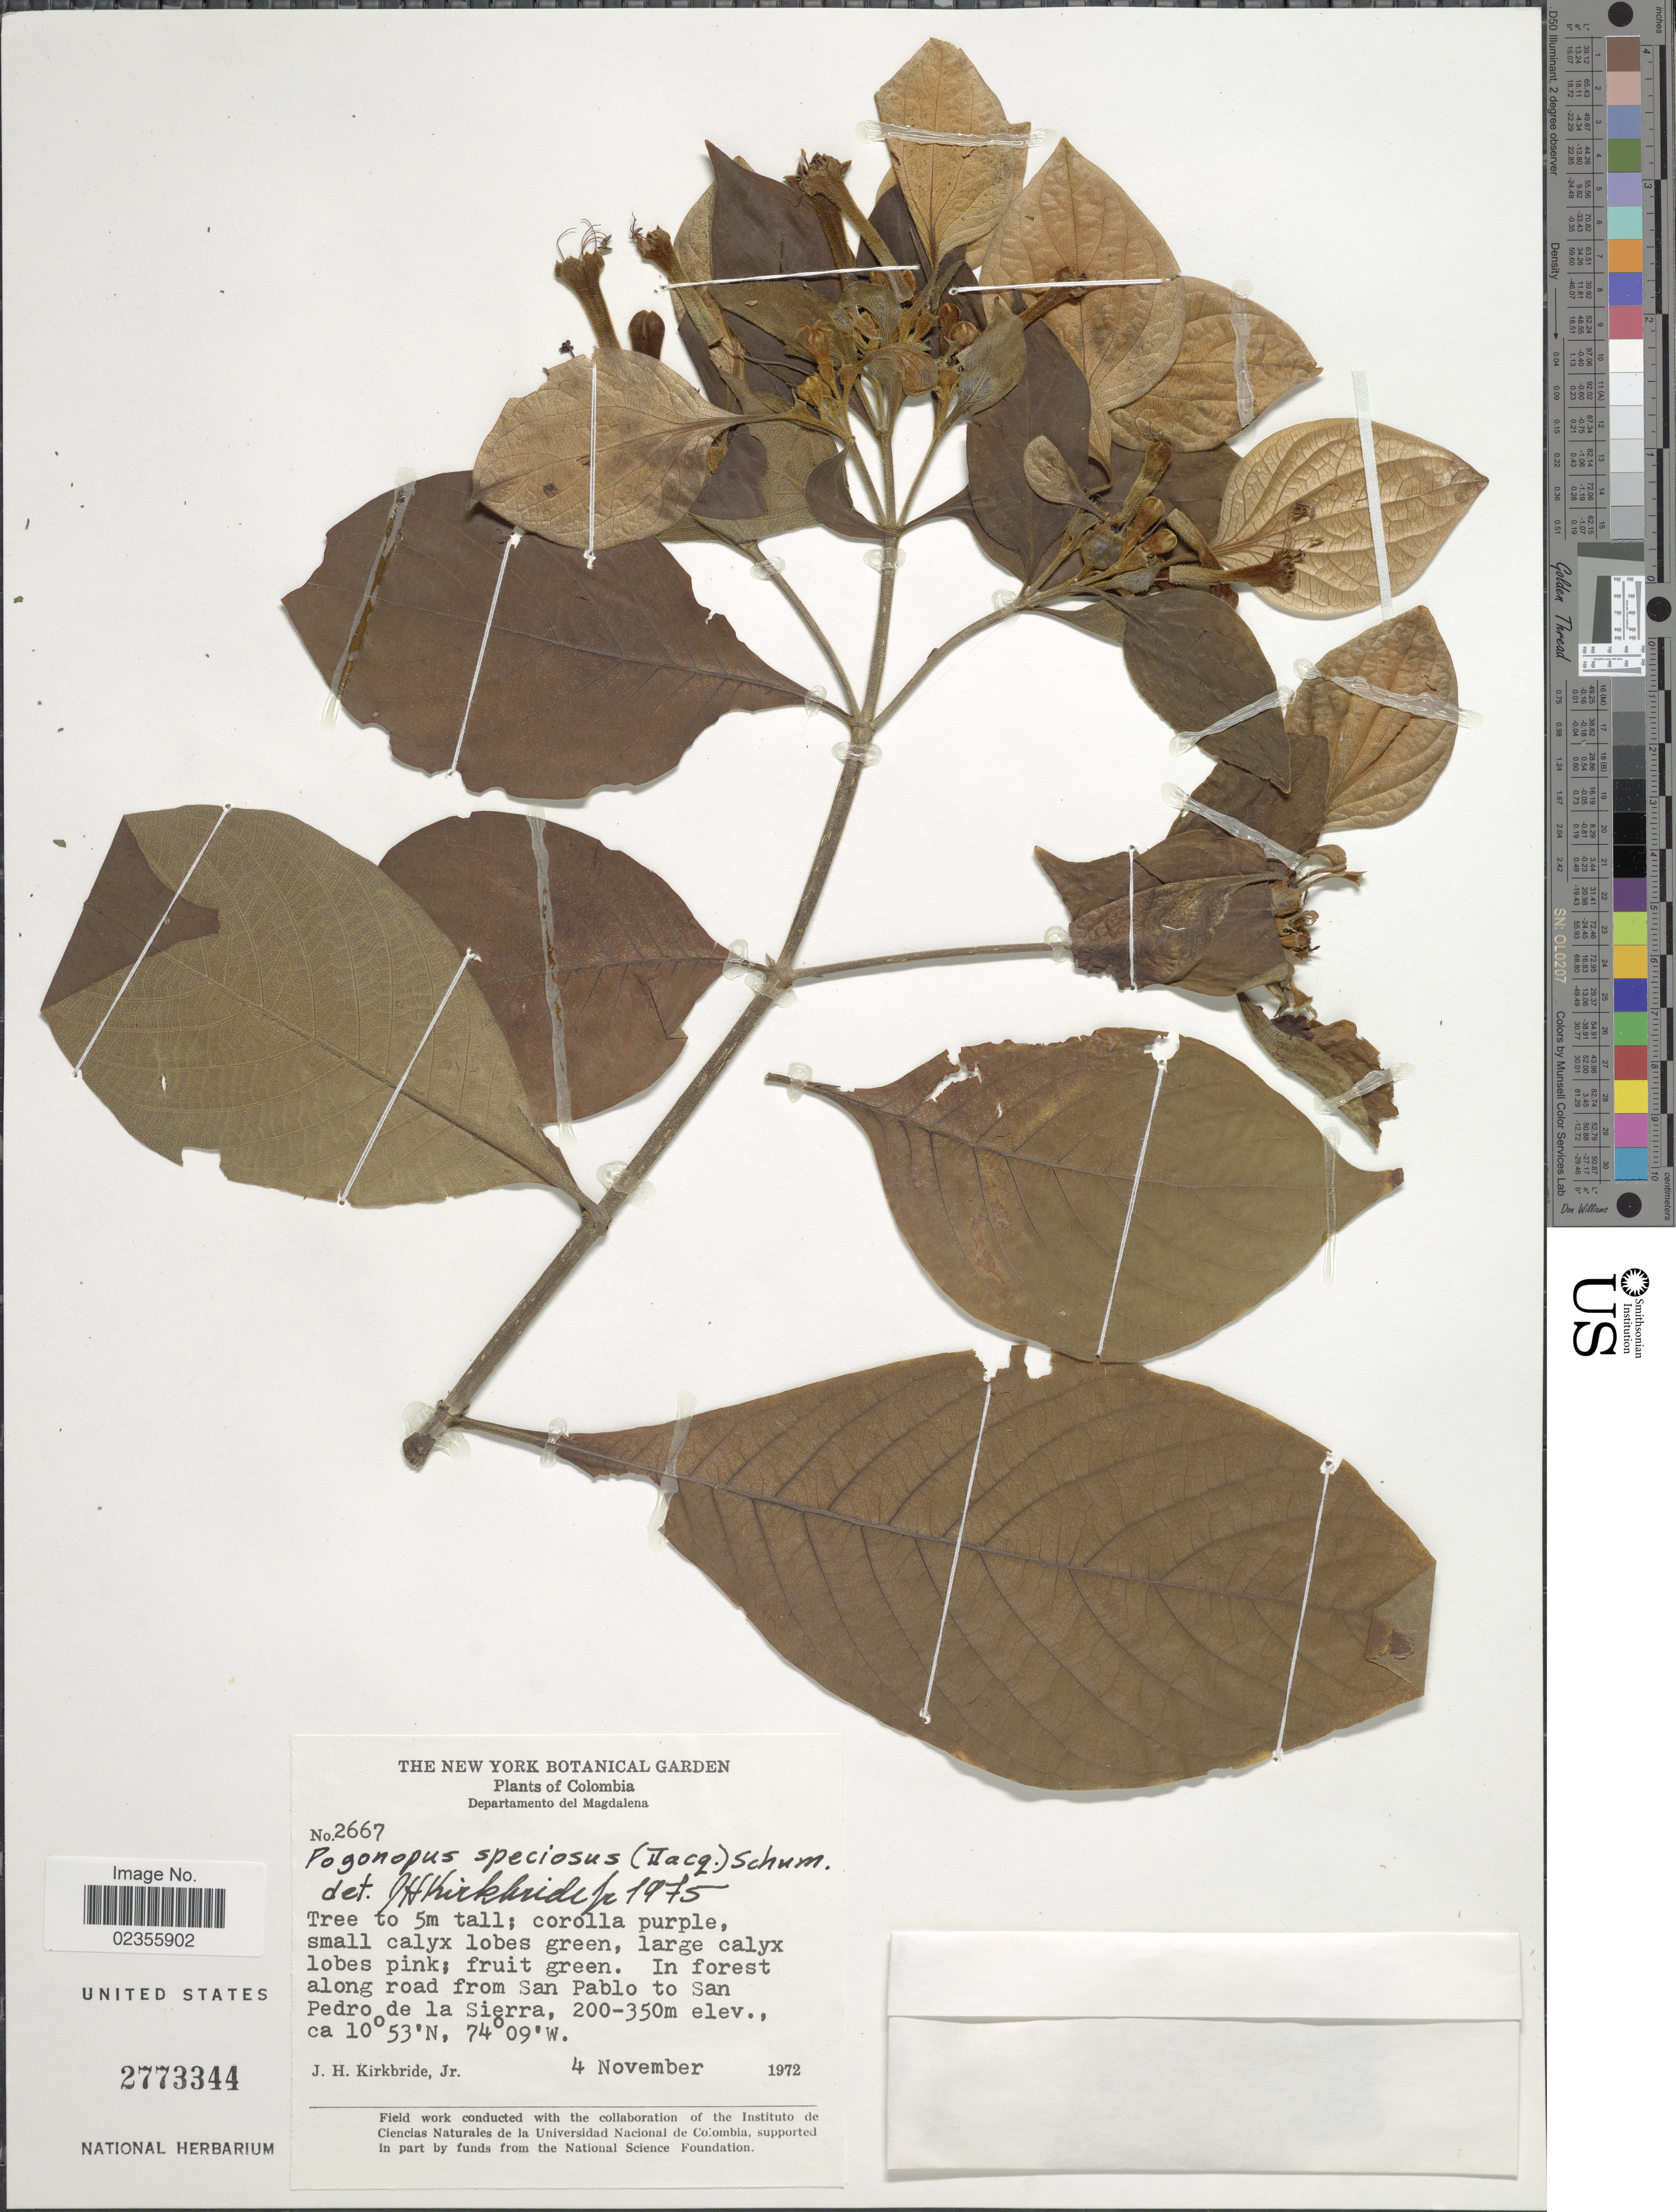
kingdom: Plantae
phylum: Tracheophyta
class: Magnoliopsida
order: Gentianales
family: Rubiaceae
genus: Pogonopus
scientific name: Pogonopus speciosus var. speciosus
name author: (Jacq.) K. Schum.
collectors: J. H. Kirkbride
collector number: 2667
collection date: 1972-11-04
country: Colombia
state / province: Magdalena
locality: Departamento del Magdalena. In forest along road from San Pablo to San Pedro de la Sierra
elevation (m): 200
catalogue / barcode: US 2773344